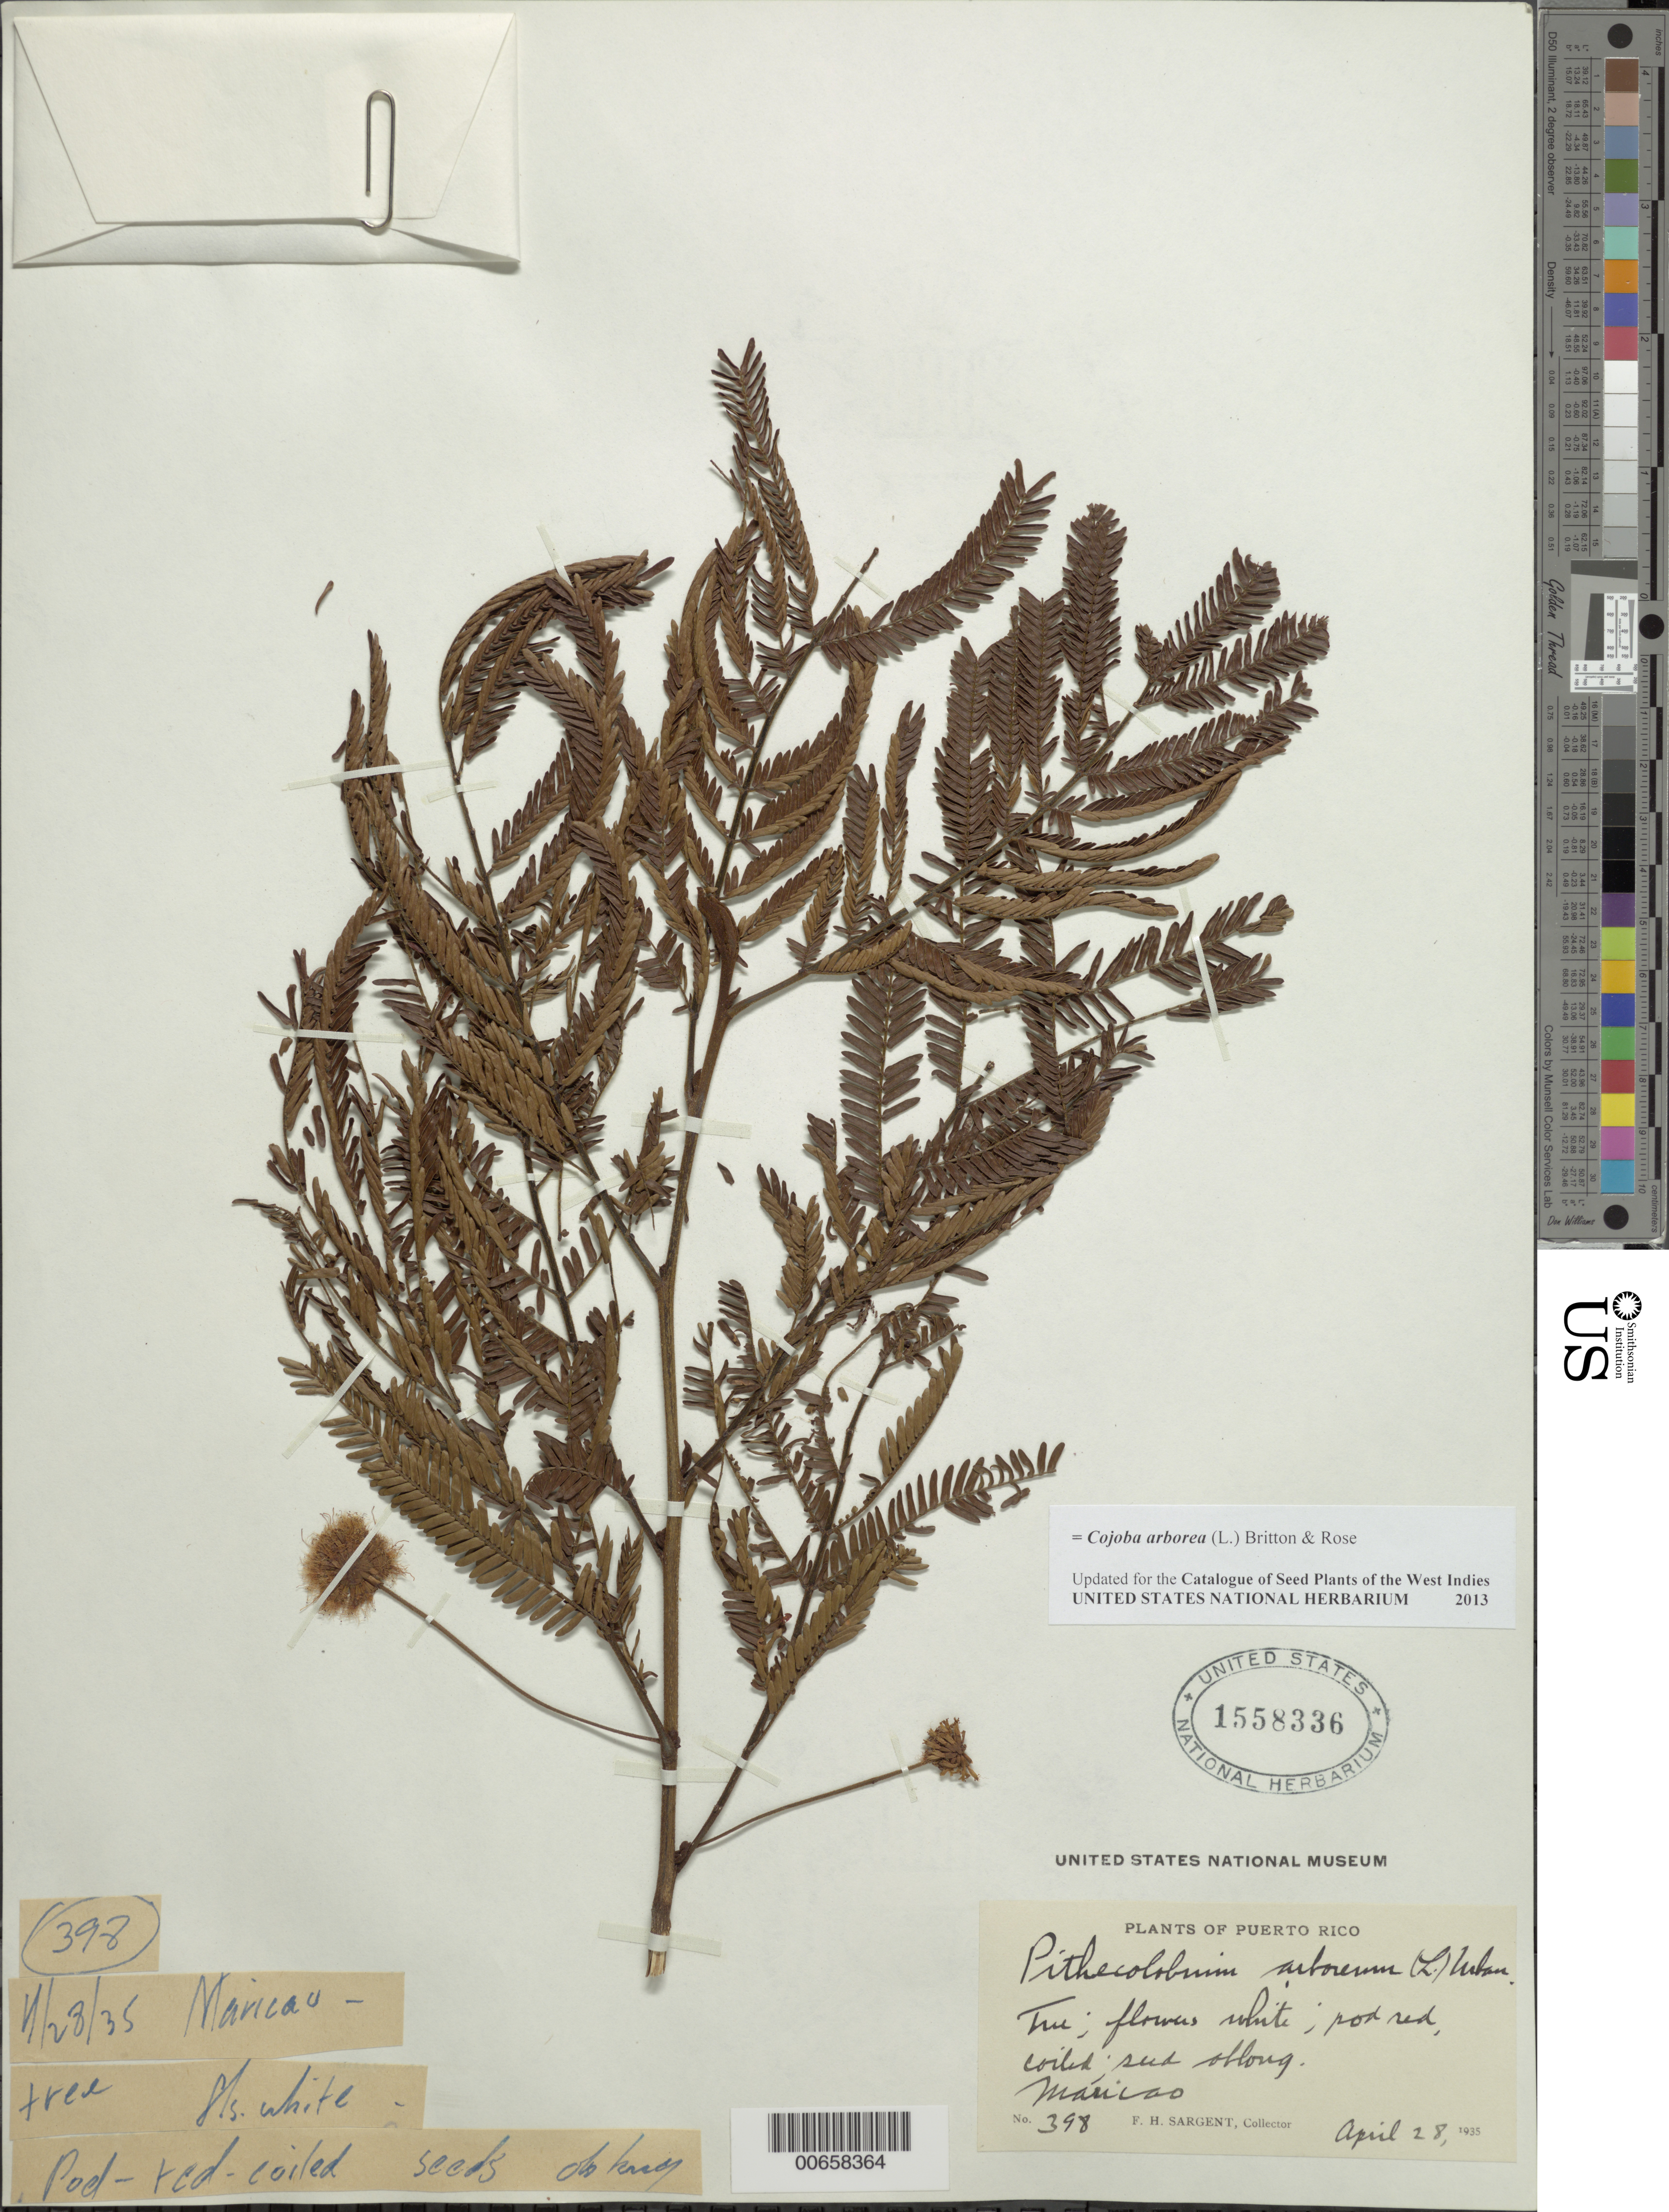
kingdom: Plantae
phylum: Tracheophyta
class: Magnoliopsida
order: Fabales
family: Fabaceae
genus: Cojoba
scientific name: Cojoba arborea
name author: (L.) Britton & Rose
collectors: F. H. Sargent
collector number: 398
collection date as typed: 28 Apr 1935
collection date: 1935-04-28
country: Puerto Rico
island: Greater Antilles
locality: Maricao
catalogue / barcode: US 1558336